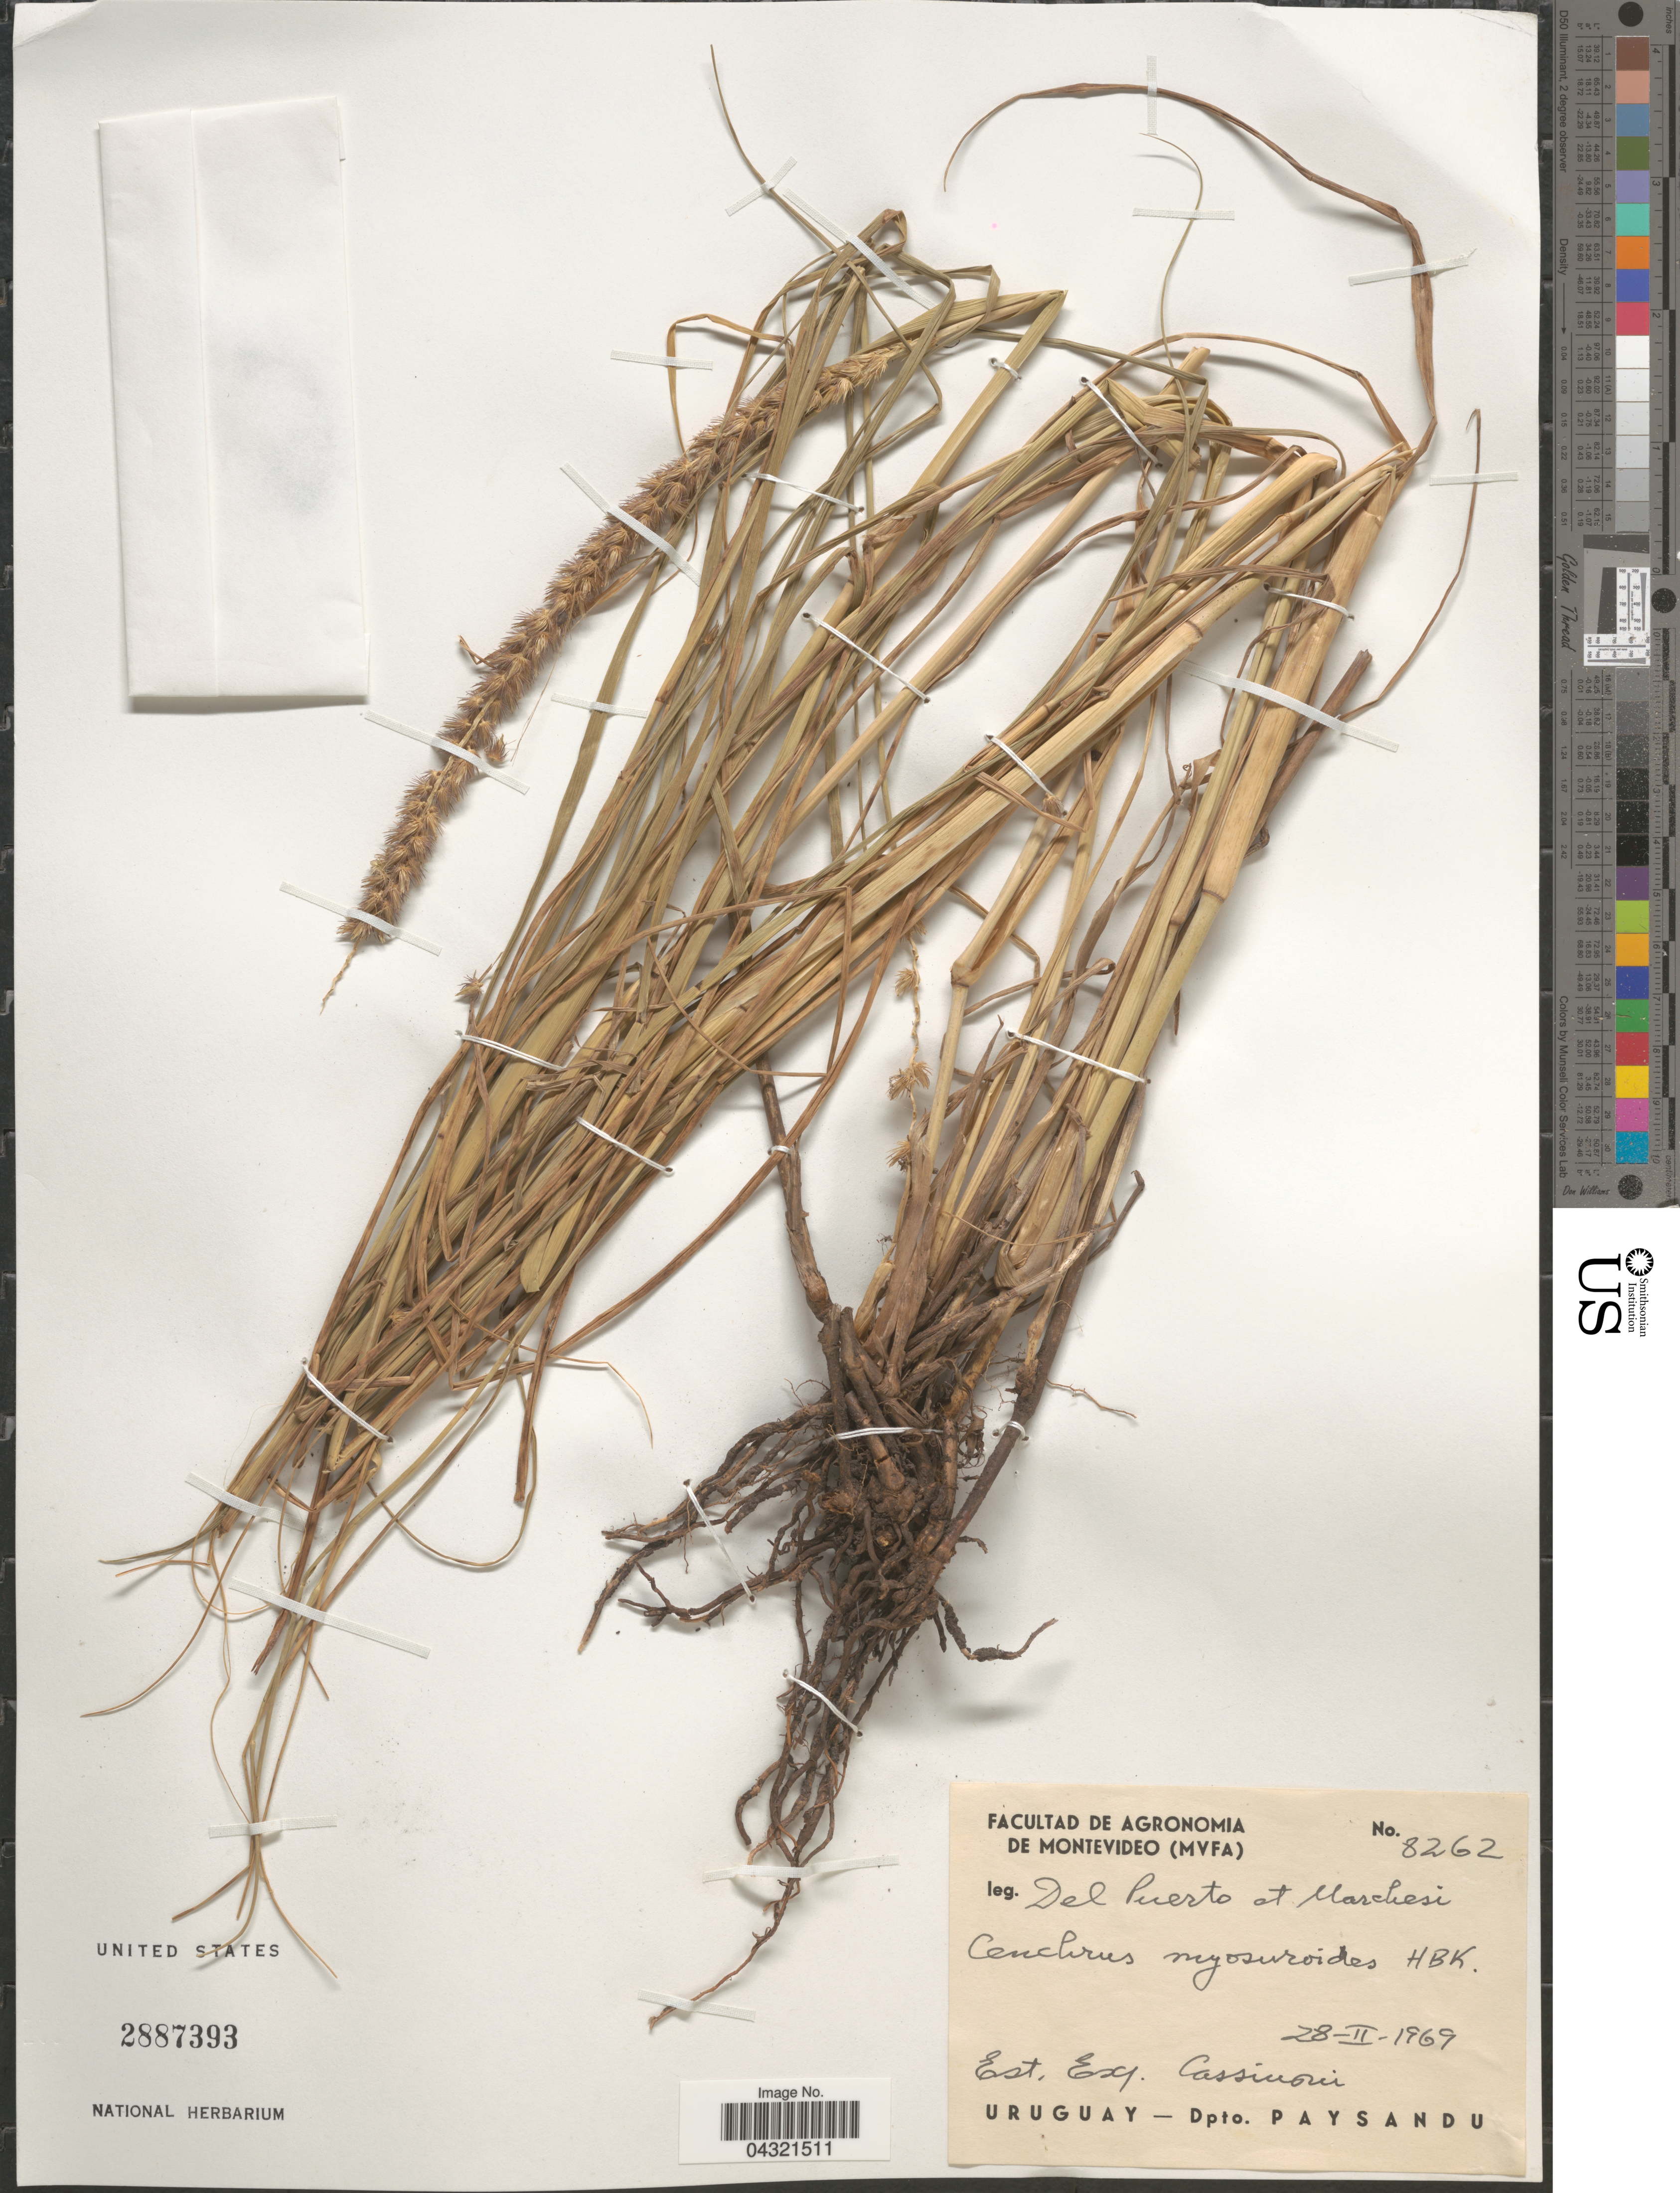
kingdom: Plantae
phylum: Tracheophyta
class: Liliopsida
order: Poales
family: Poaceae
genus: Cenchrus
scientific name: Cenchrus myosuroides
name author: Kunth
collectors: Del Puerto & Marchesi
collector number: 8262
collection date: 1969-02-28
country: Uruguay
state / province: Paysandu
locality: Est. Exp. Cassinoni. Dpto. Paysandu.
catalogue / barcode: US 2887393